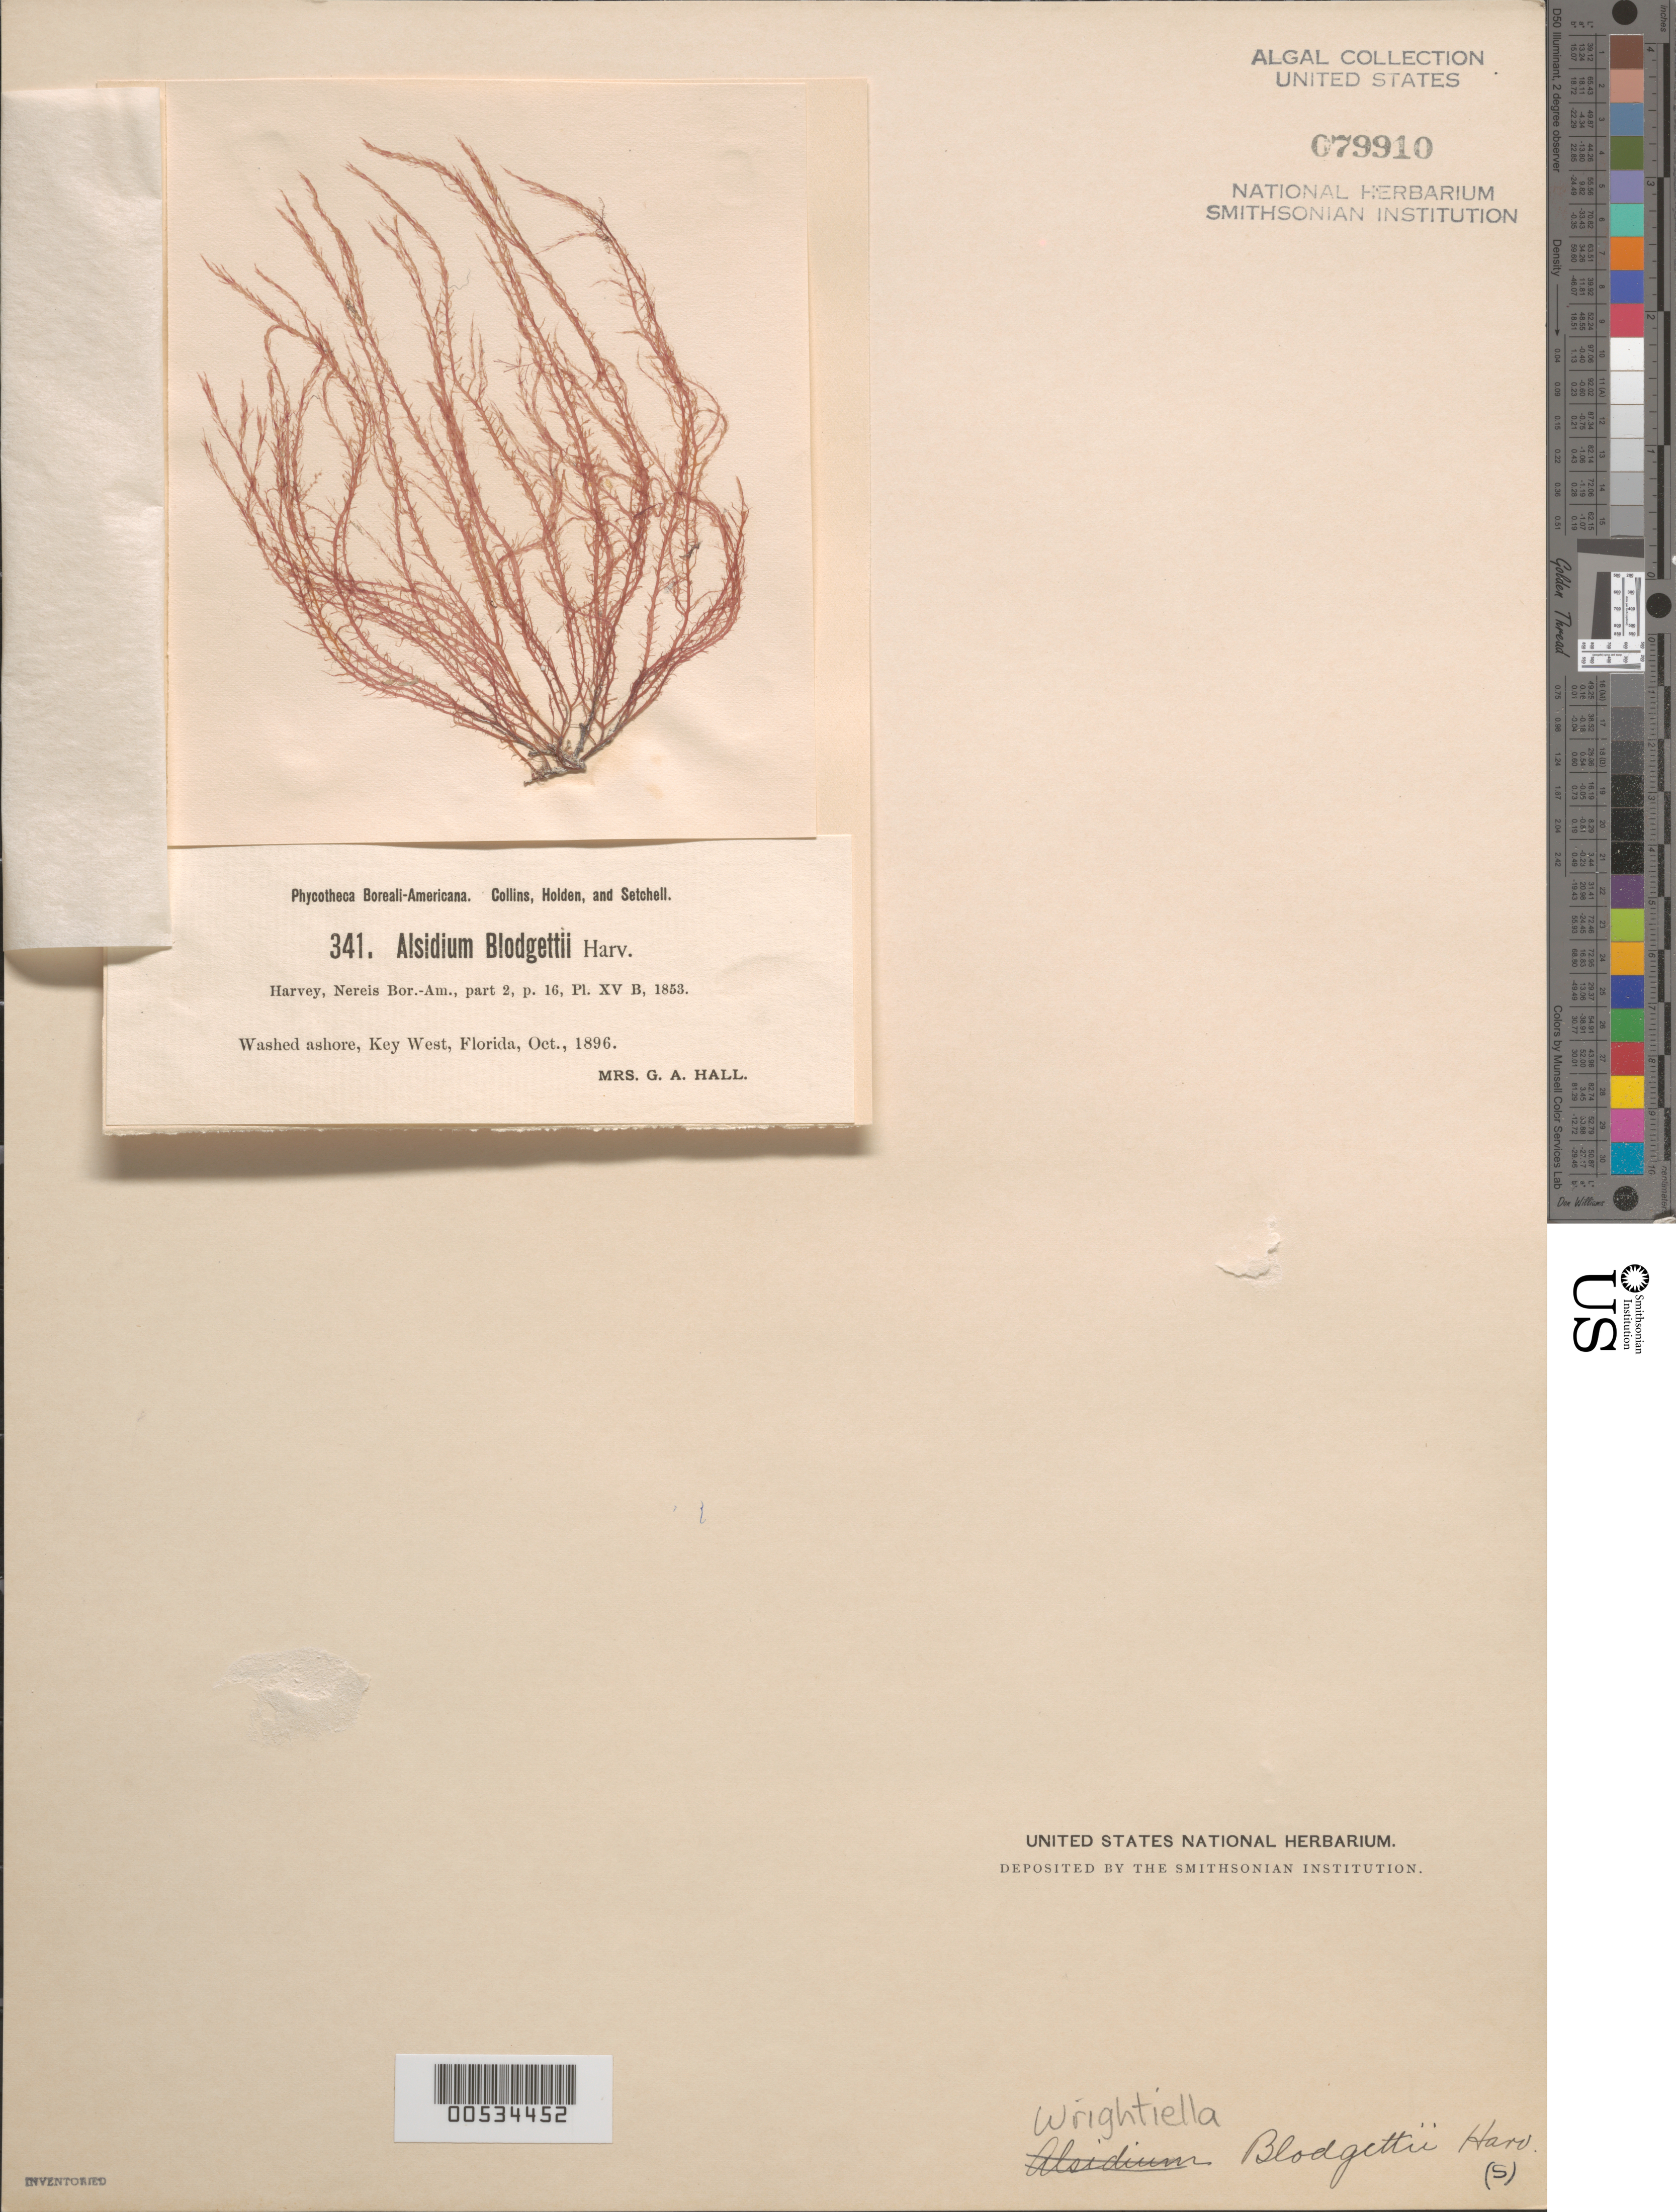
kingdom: Plantae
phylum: Rhodophyta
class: Florideophyceae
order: Ceramiales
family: Rhodomelaceae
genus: Wrightiella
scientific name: Wrightiella blodgettii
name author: (Harv.) F. Schmitz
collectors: Mrs. Hall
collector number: PB-A 341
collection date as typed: Oct 1896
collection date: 1896-10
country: United States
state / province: Florida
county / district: Monroe County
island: Key West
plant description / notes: Collins, Holden & Setchell, Phycotheca Boreali-Americana, as Alsidium blodgettii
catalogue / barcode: US 79910